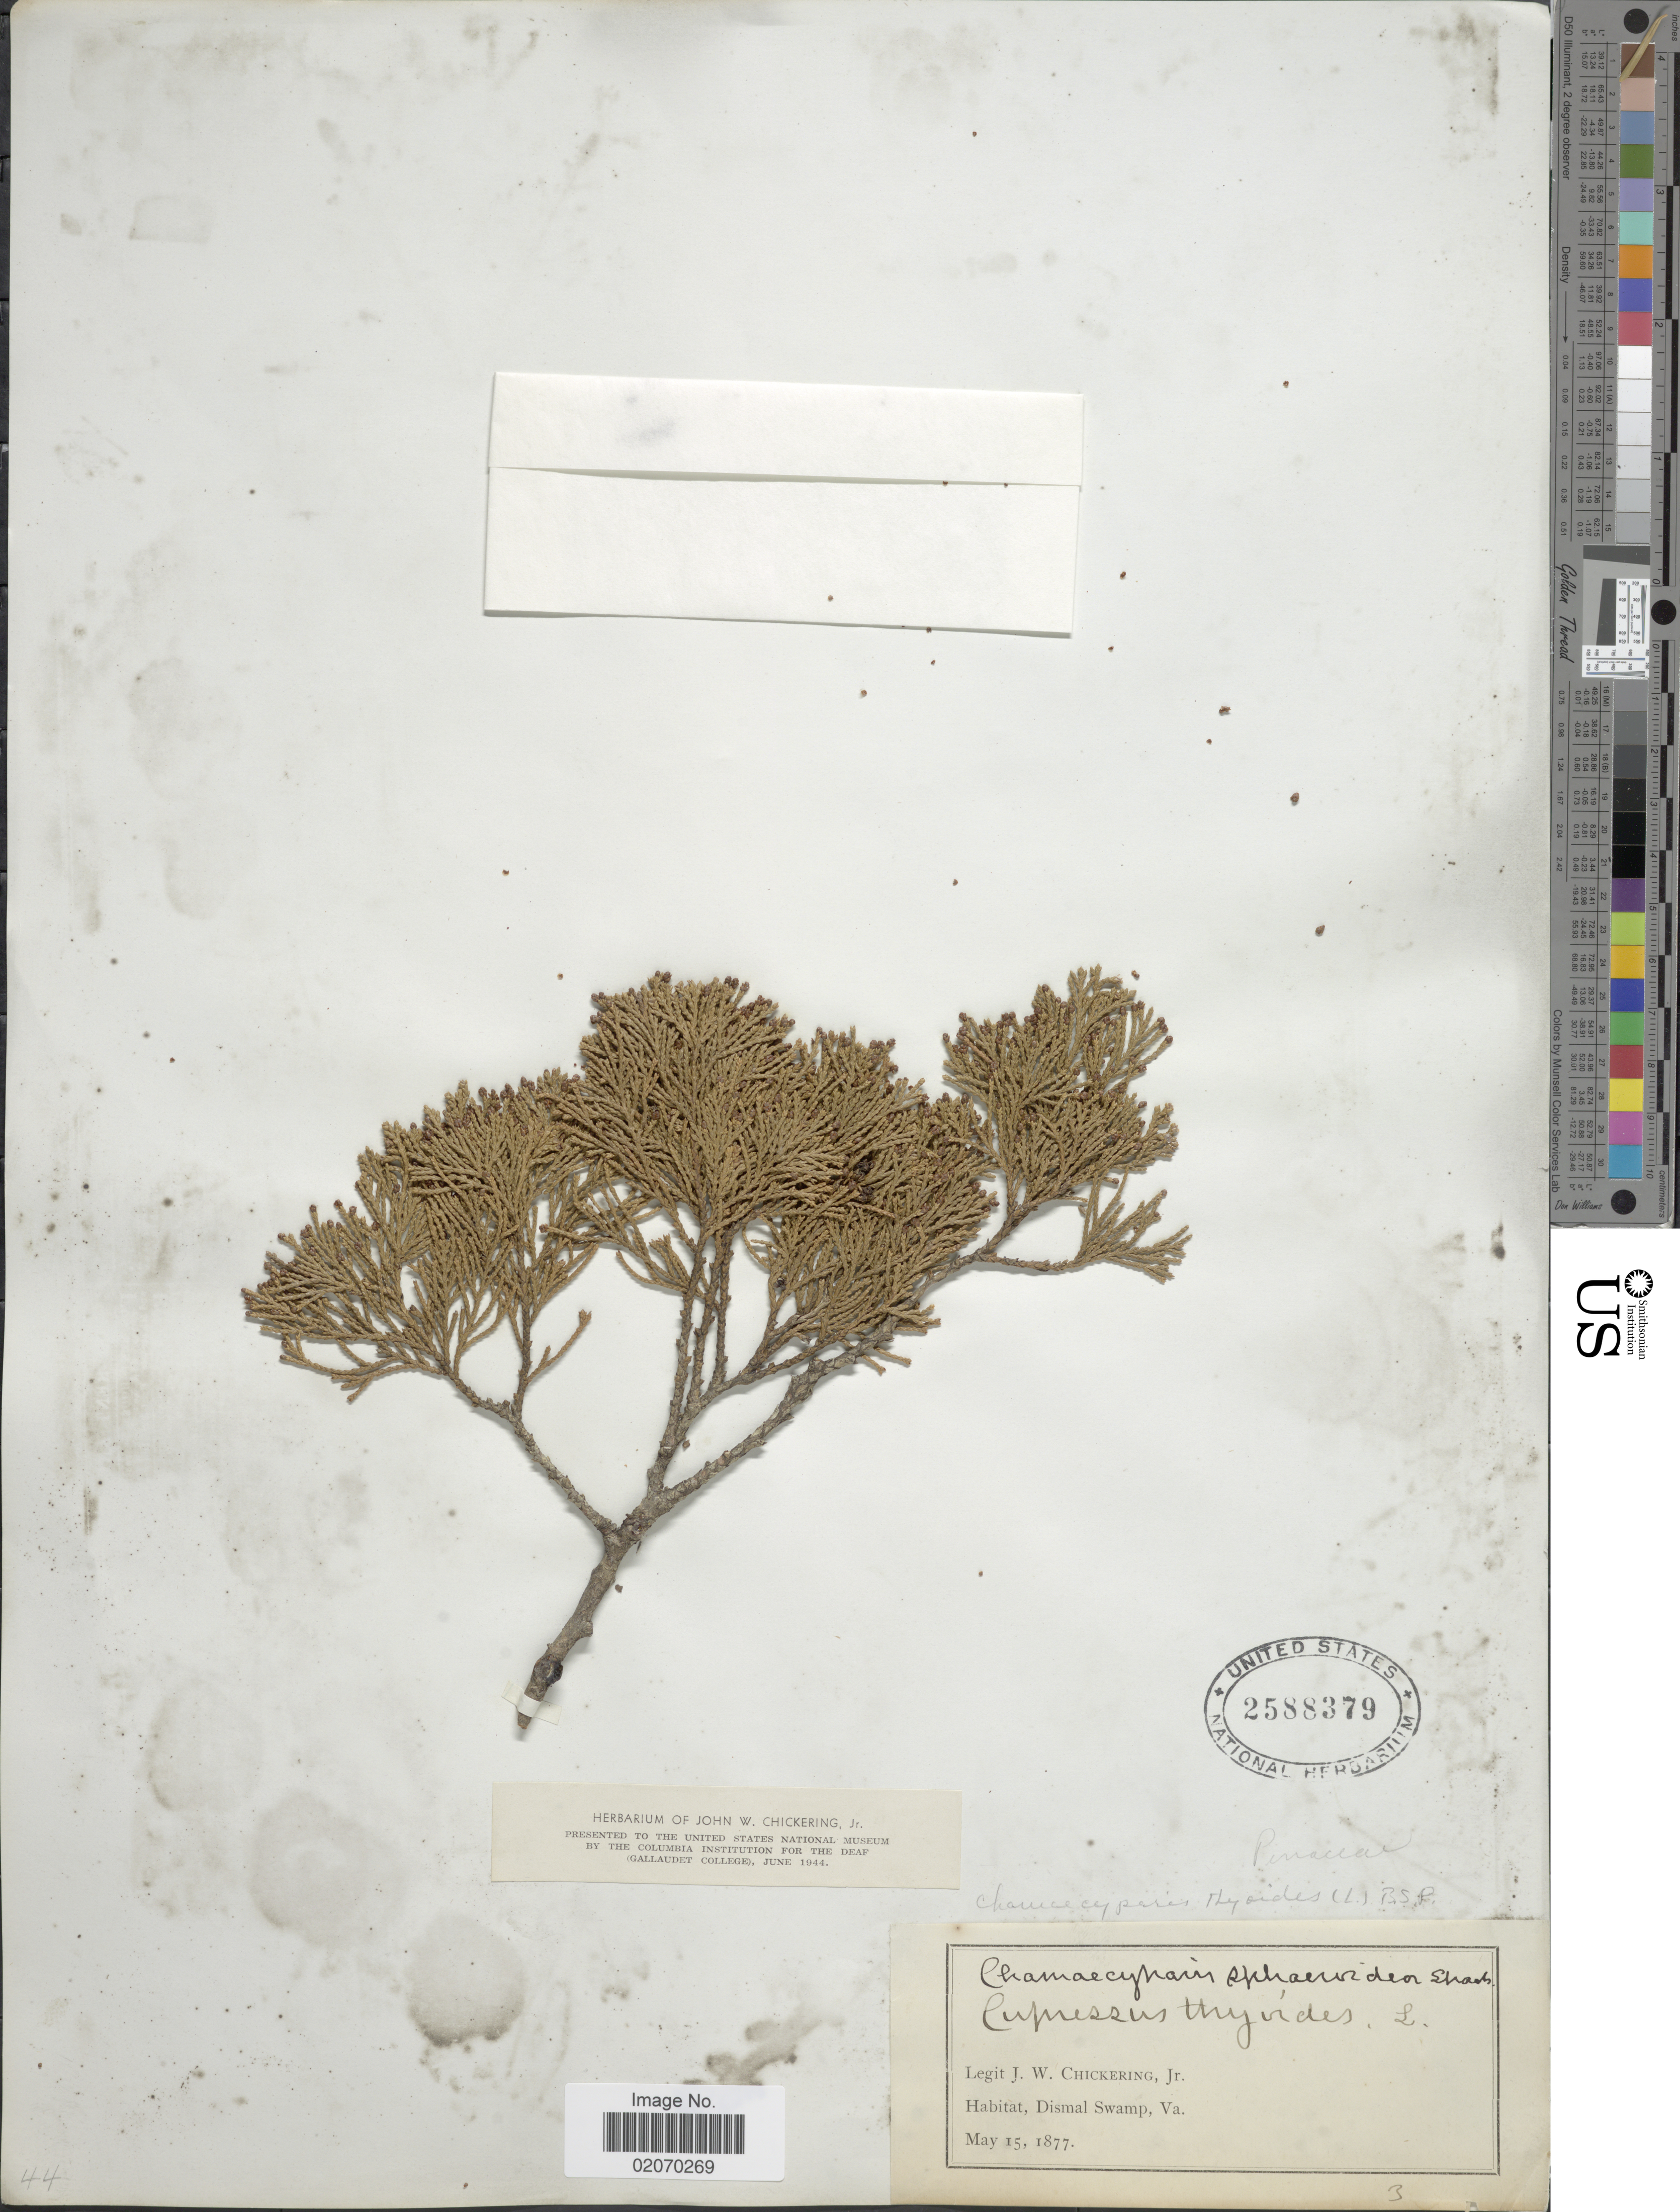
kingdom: Plantae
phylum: Tracheophyta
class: Pinopsida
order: Pinales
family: Cupressaceae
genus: Chamaecyparis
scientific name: Chamaecyparis nootkatensis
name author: (D. Don) Spach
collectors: J. Chickering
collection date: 1877-05-15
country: United States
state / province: Virginia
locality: Dismal Swamp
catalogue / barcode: US 2588379